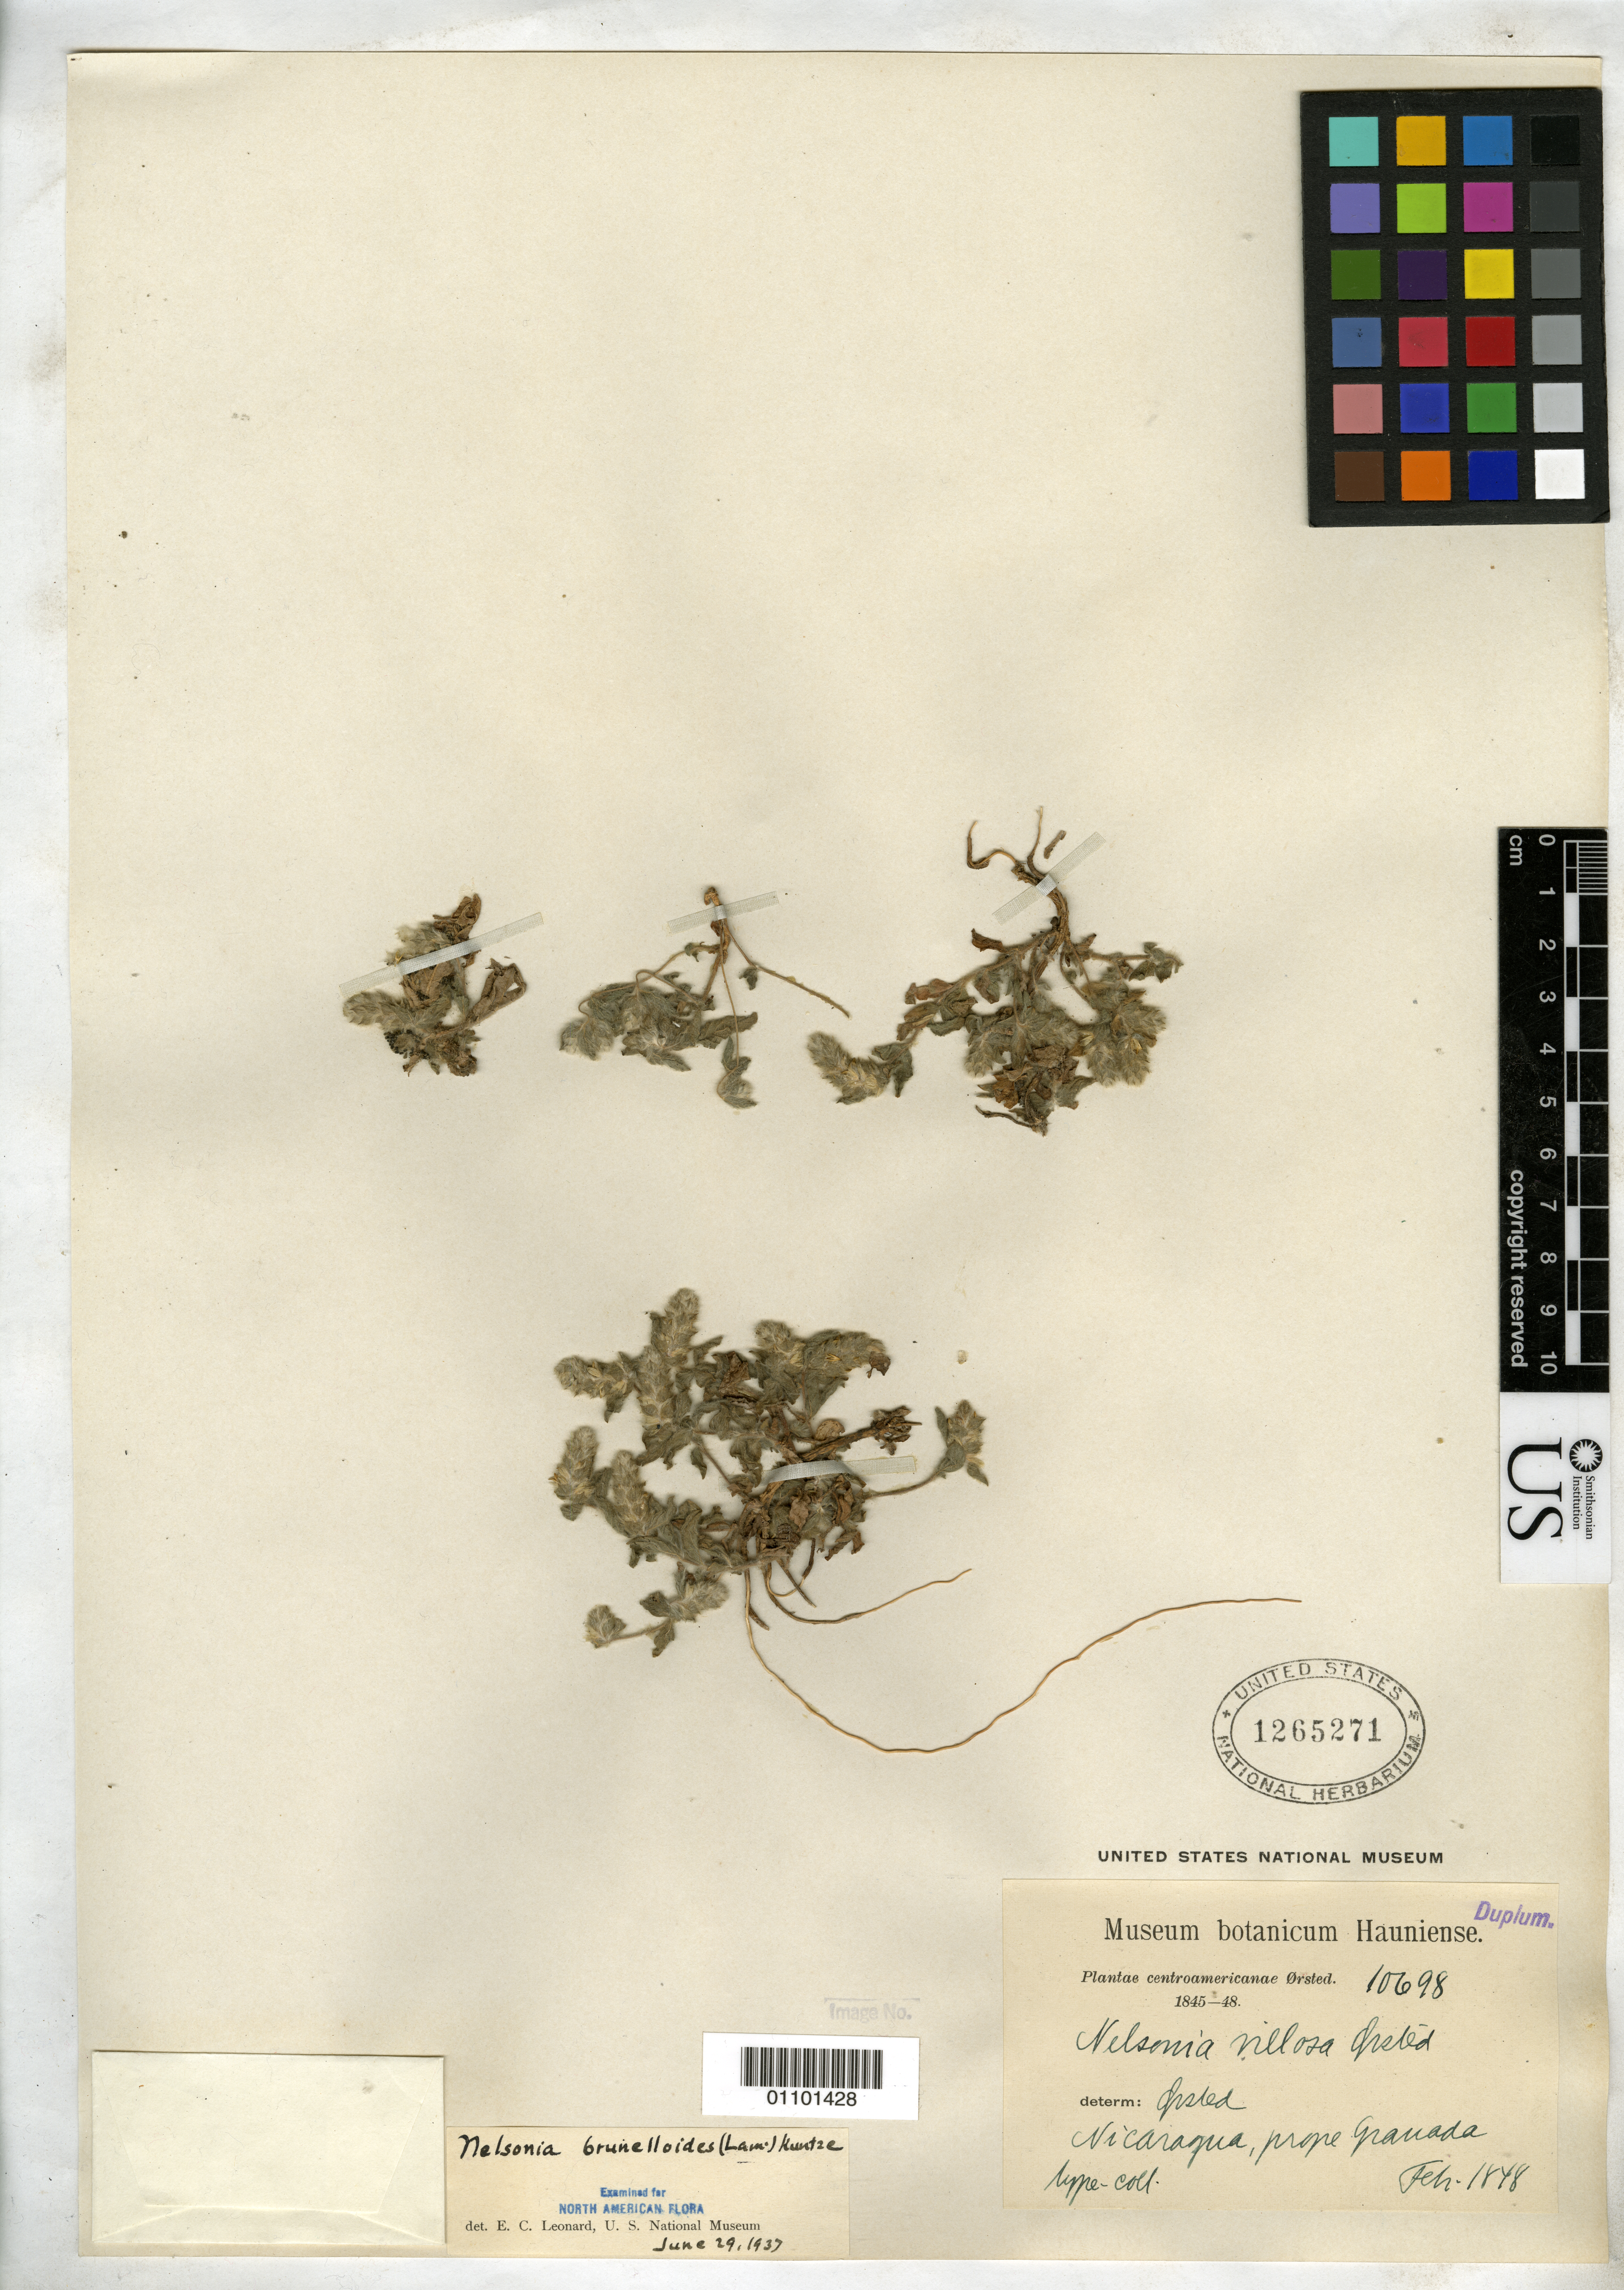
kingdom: Plantae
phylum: Tracheophyta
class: Magnoliopsida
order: Lamiales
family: Acanthaceae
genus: Nelsonia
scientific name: Nelsonia villosa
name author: Oerst.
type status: Possible Syntype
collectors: A. S. Oersted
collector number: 10698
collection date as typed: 1845 to -- --- 1848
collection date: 1845/1848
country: Nicaragua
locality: Granada.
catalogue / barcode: US 1265271